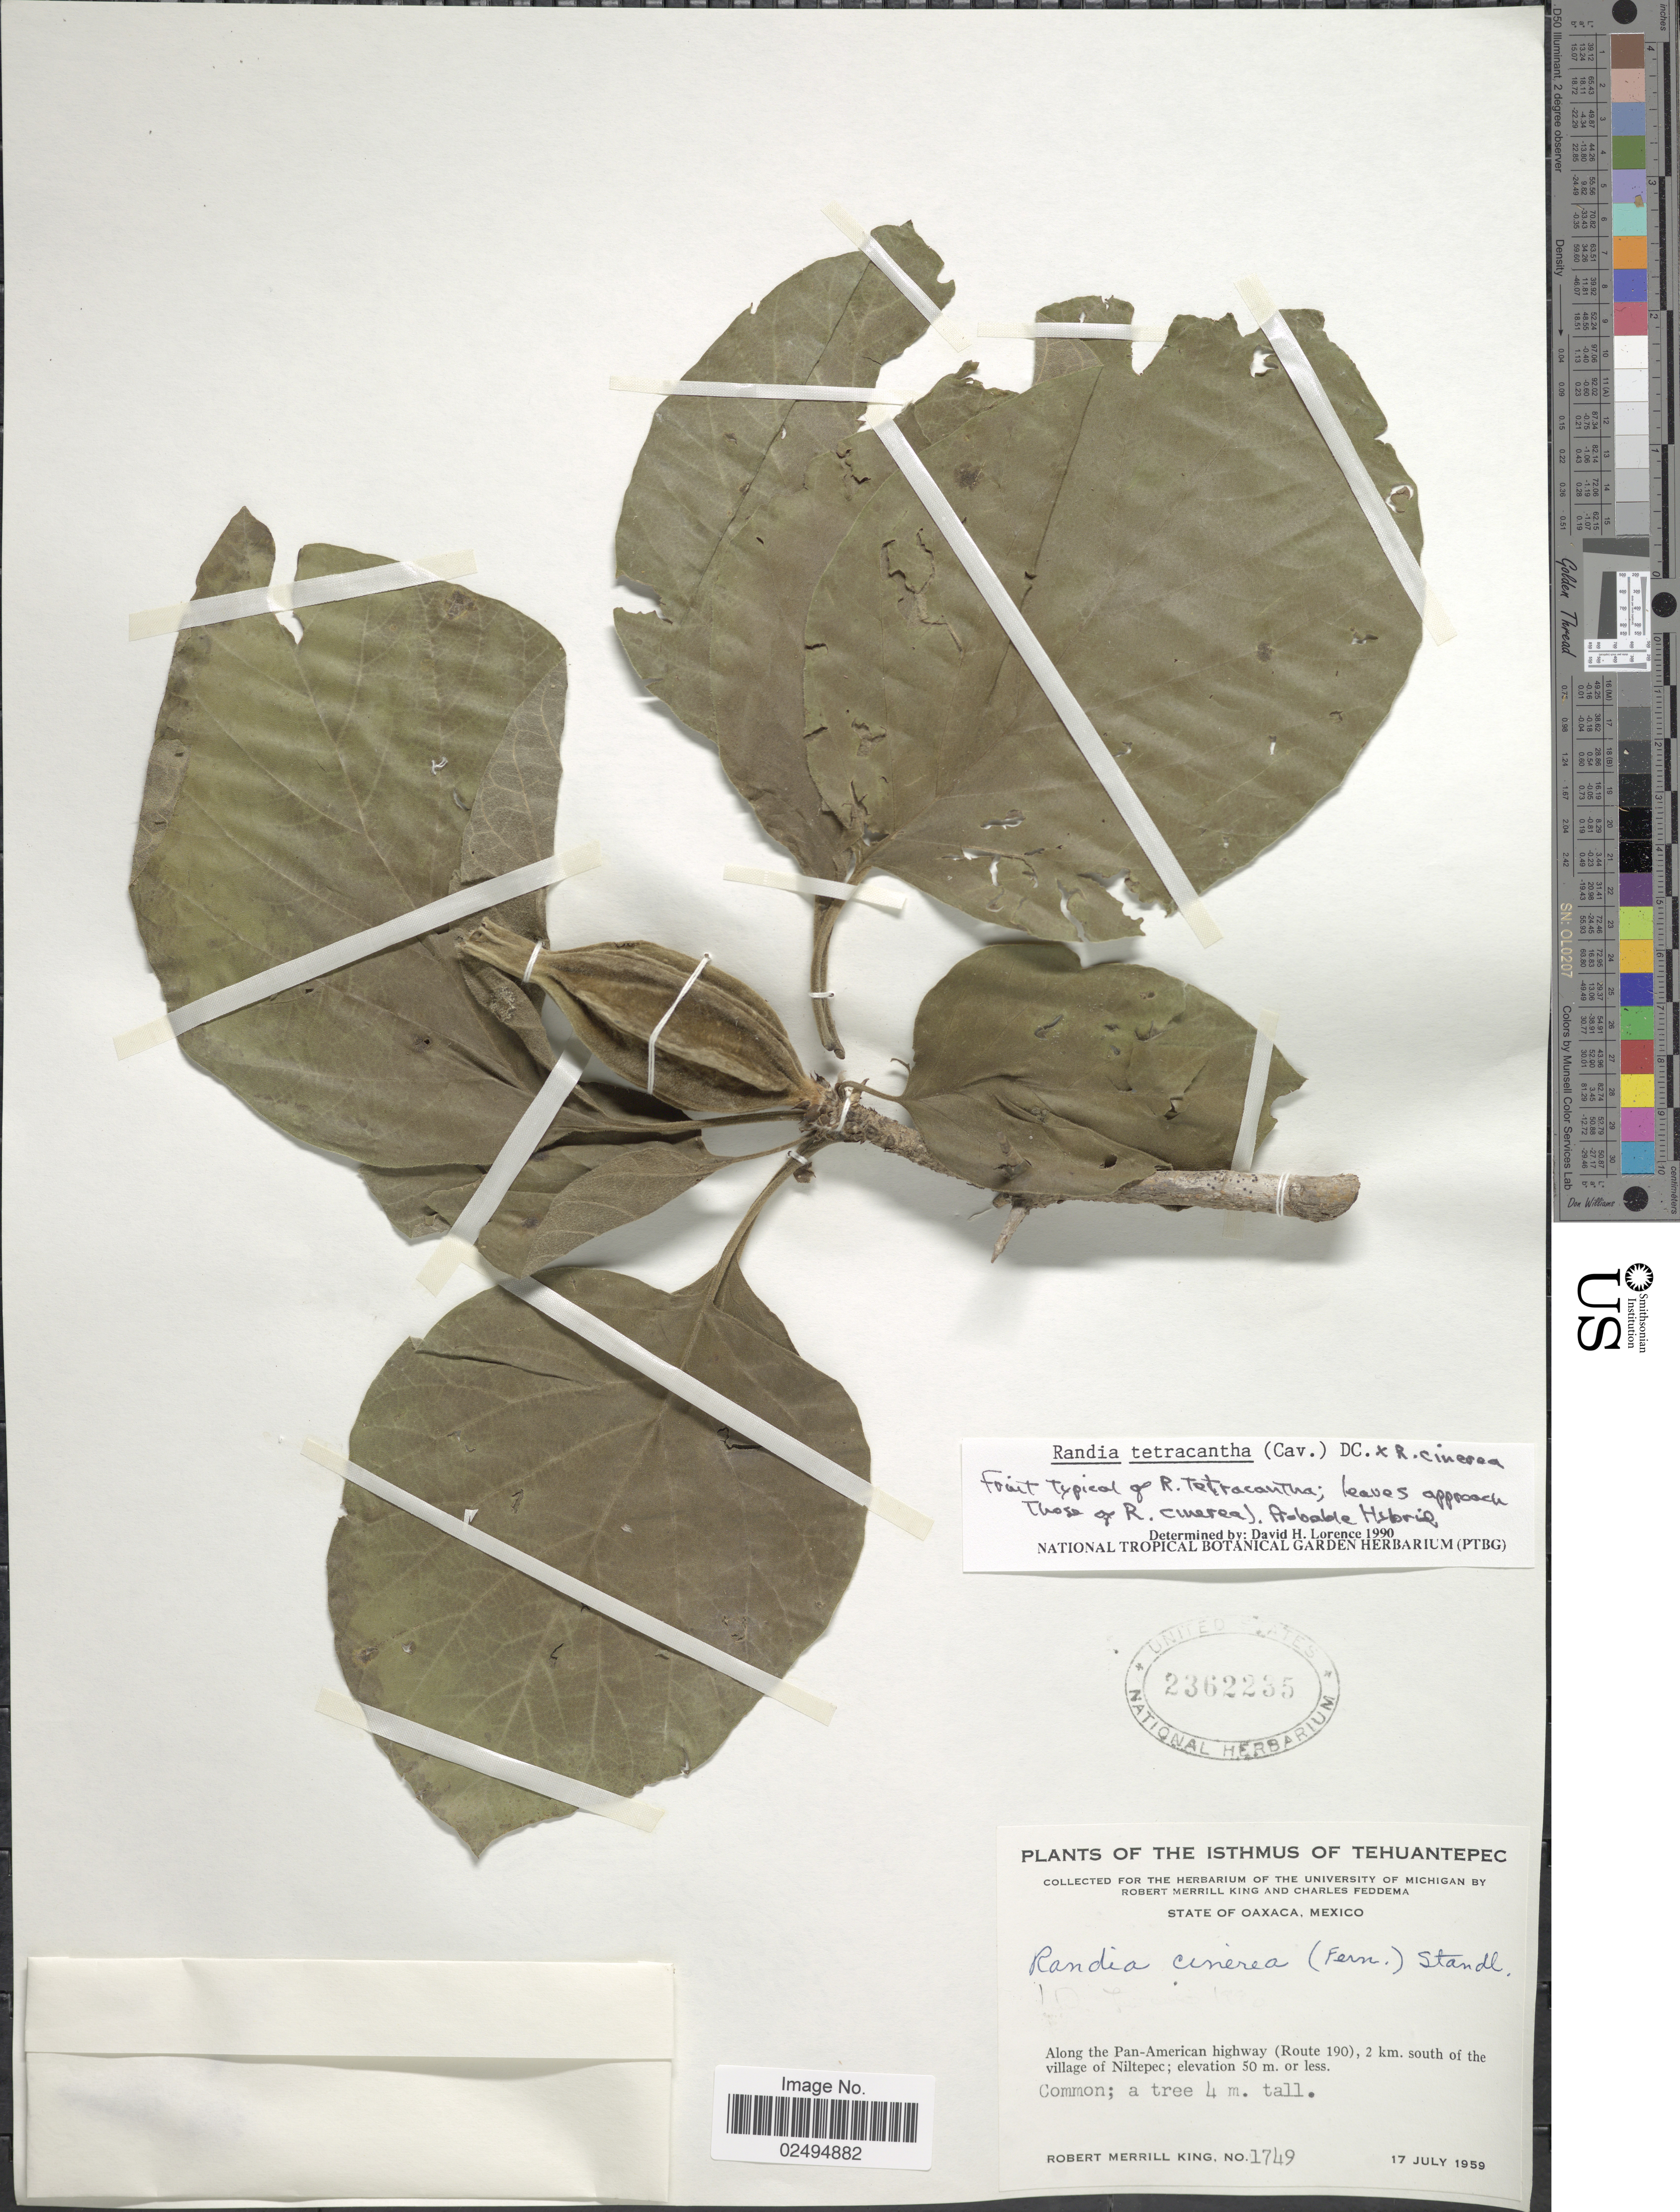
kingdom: Plantae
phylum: Tracheophyta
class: Magnoliopsida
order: Gentianales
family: Rubiaceae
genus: Randia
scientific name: Randia tetracantha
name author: (Cav.) DC.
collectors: R. M. King & C. Feddema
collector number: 1749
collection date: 1959-07-17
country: Mexico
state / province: Oaxaca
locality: Isthmus of Tehuantepec, along the Pan-American highway (route 190), 2 km. south of the village of Niltepec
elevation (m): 50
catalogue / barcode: US 2362235